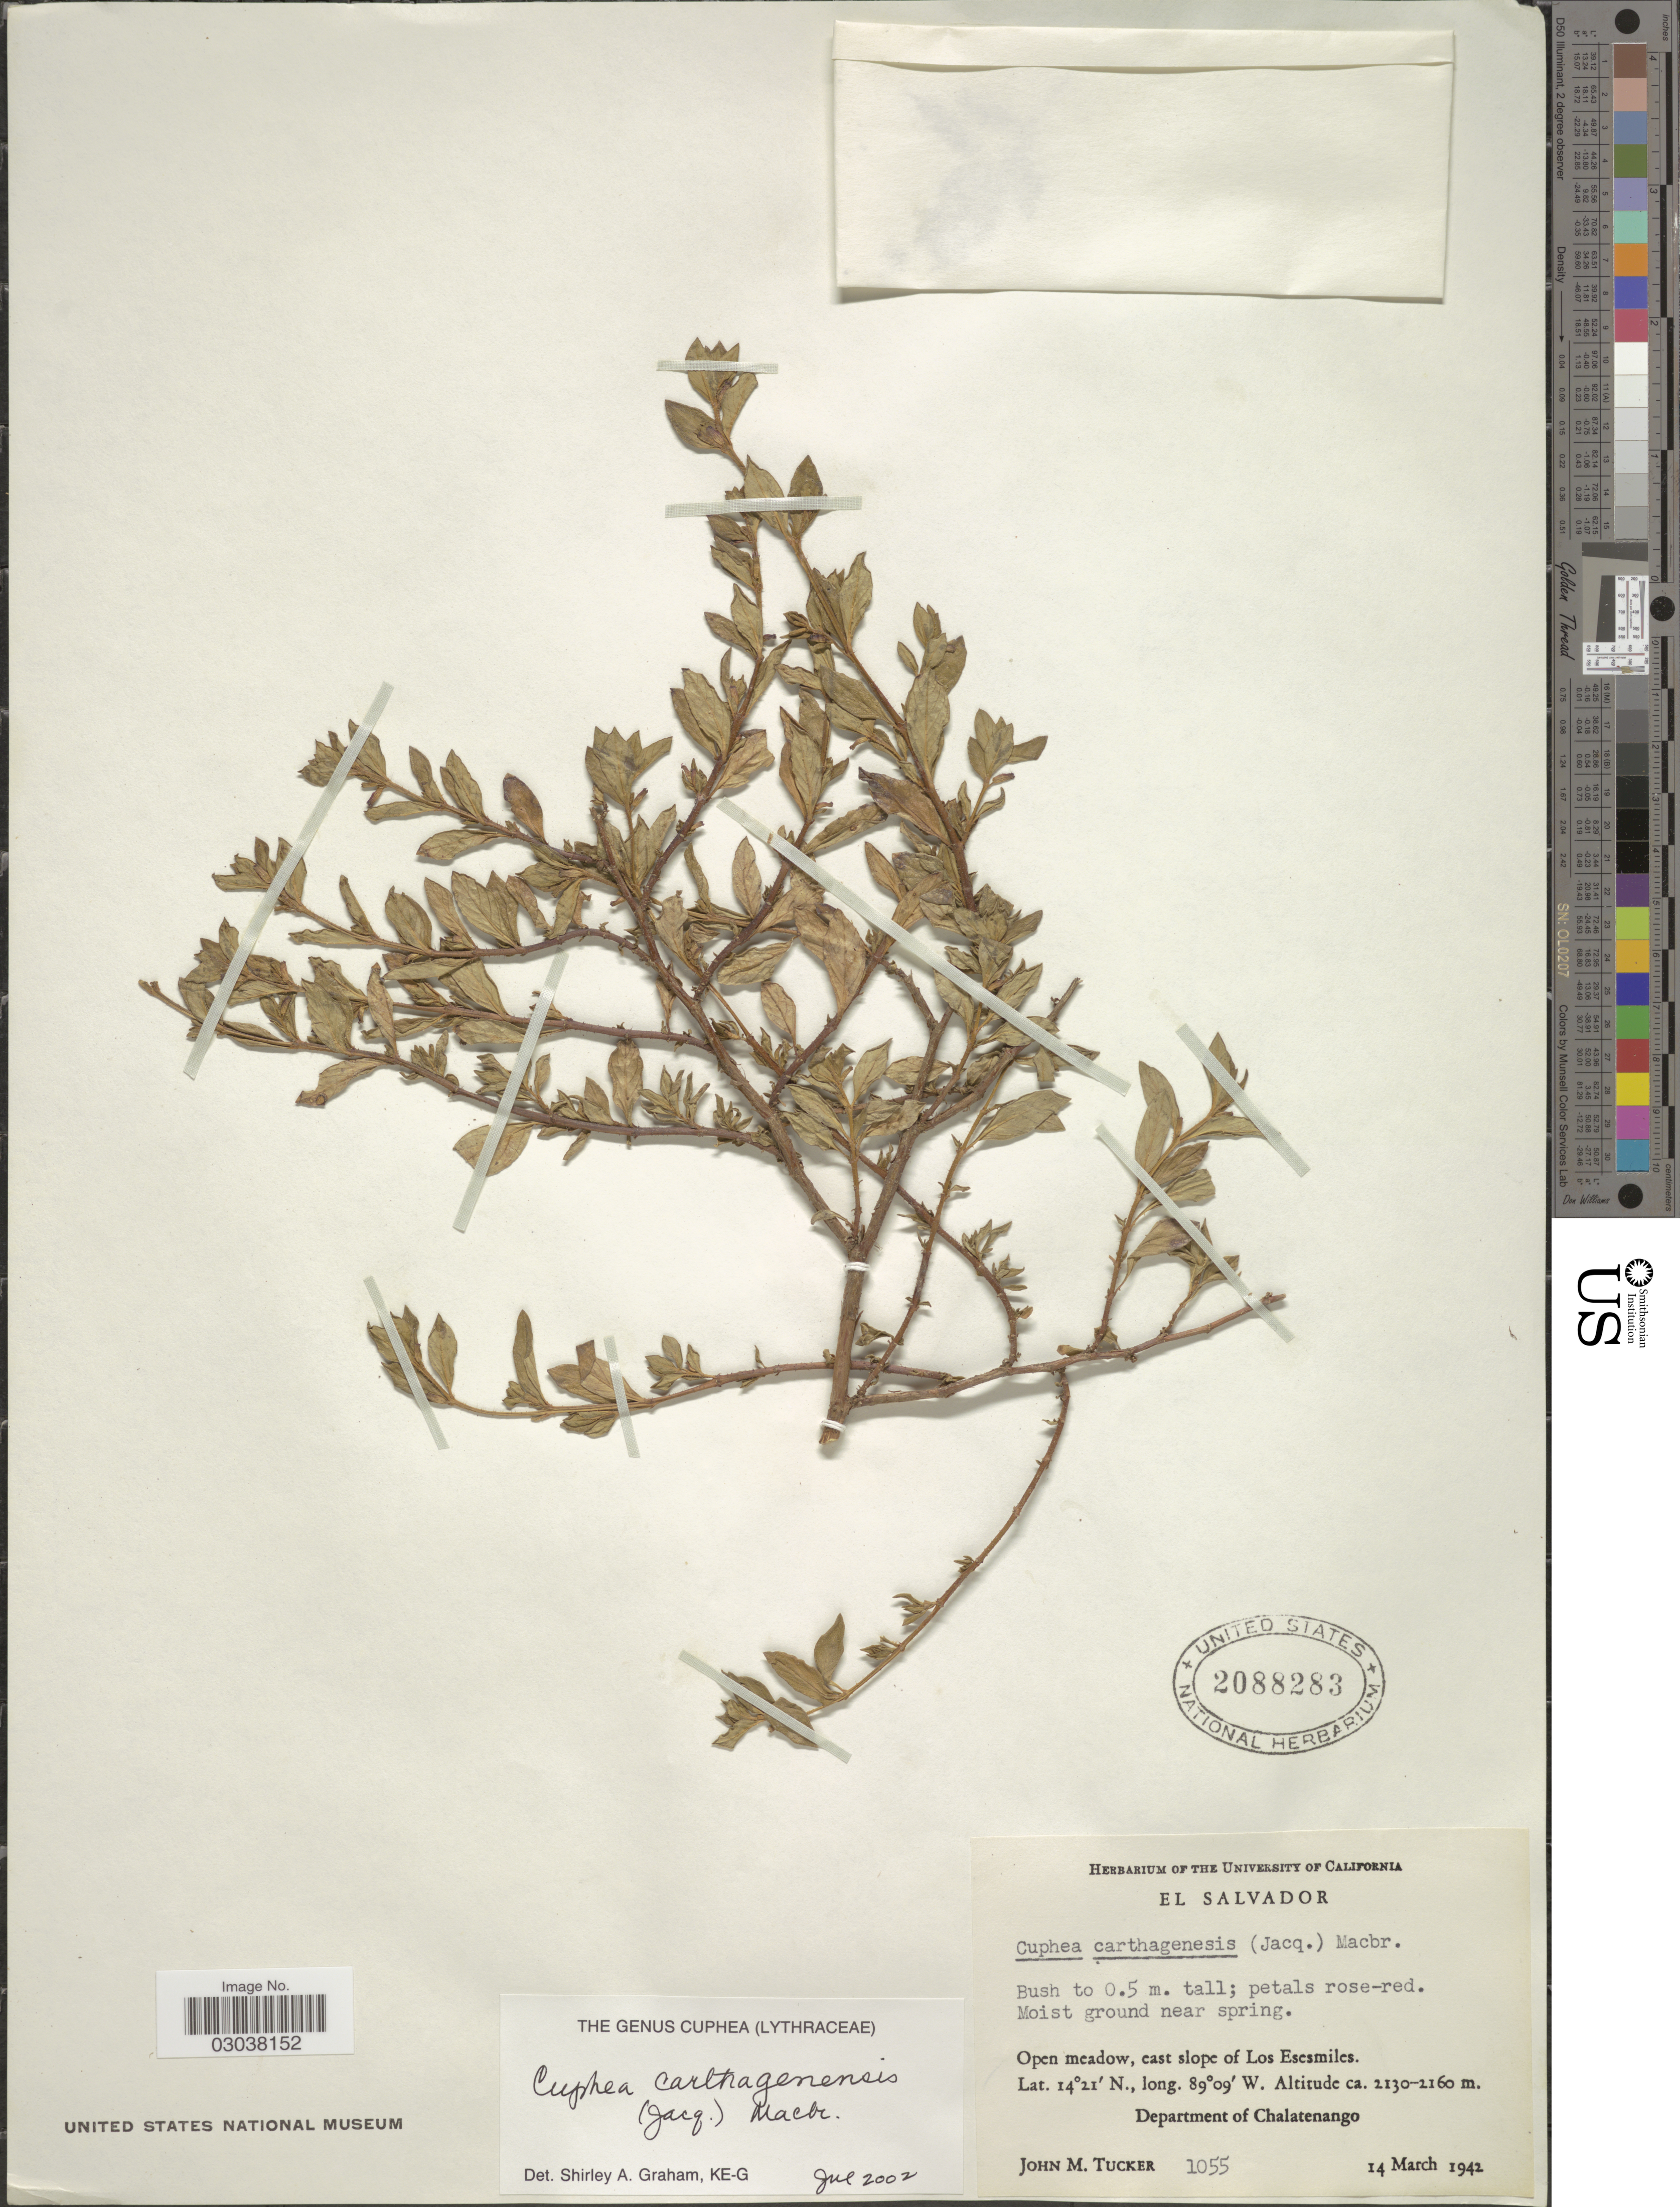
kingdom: Plantae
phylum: Tracheophyta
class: Magnoliopsida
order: Myrtales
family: Lythraceae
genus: Cuphea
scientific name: Cuphea carthagenensis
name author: (Jacq.) J.F. Macbr.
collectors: J. M. Tucker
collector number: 1055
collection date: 1942-03-14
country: El Salvador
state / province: Chalatenango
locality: Open meadow, east slope of Los Esesmiles. Department of Chalatenango.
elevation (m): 2130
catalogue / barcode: US 2088283